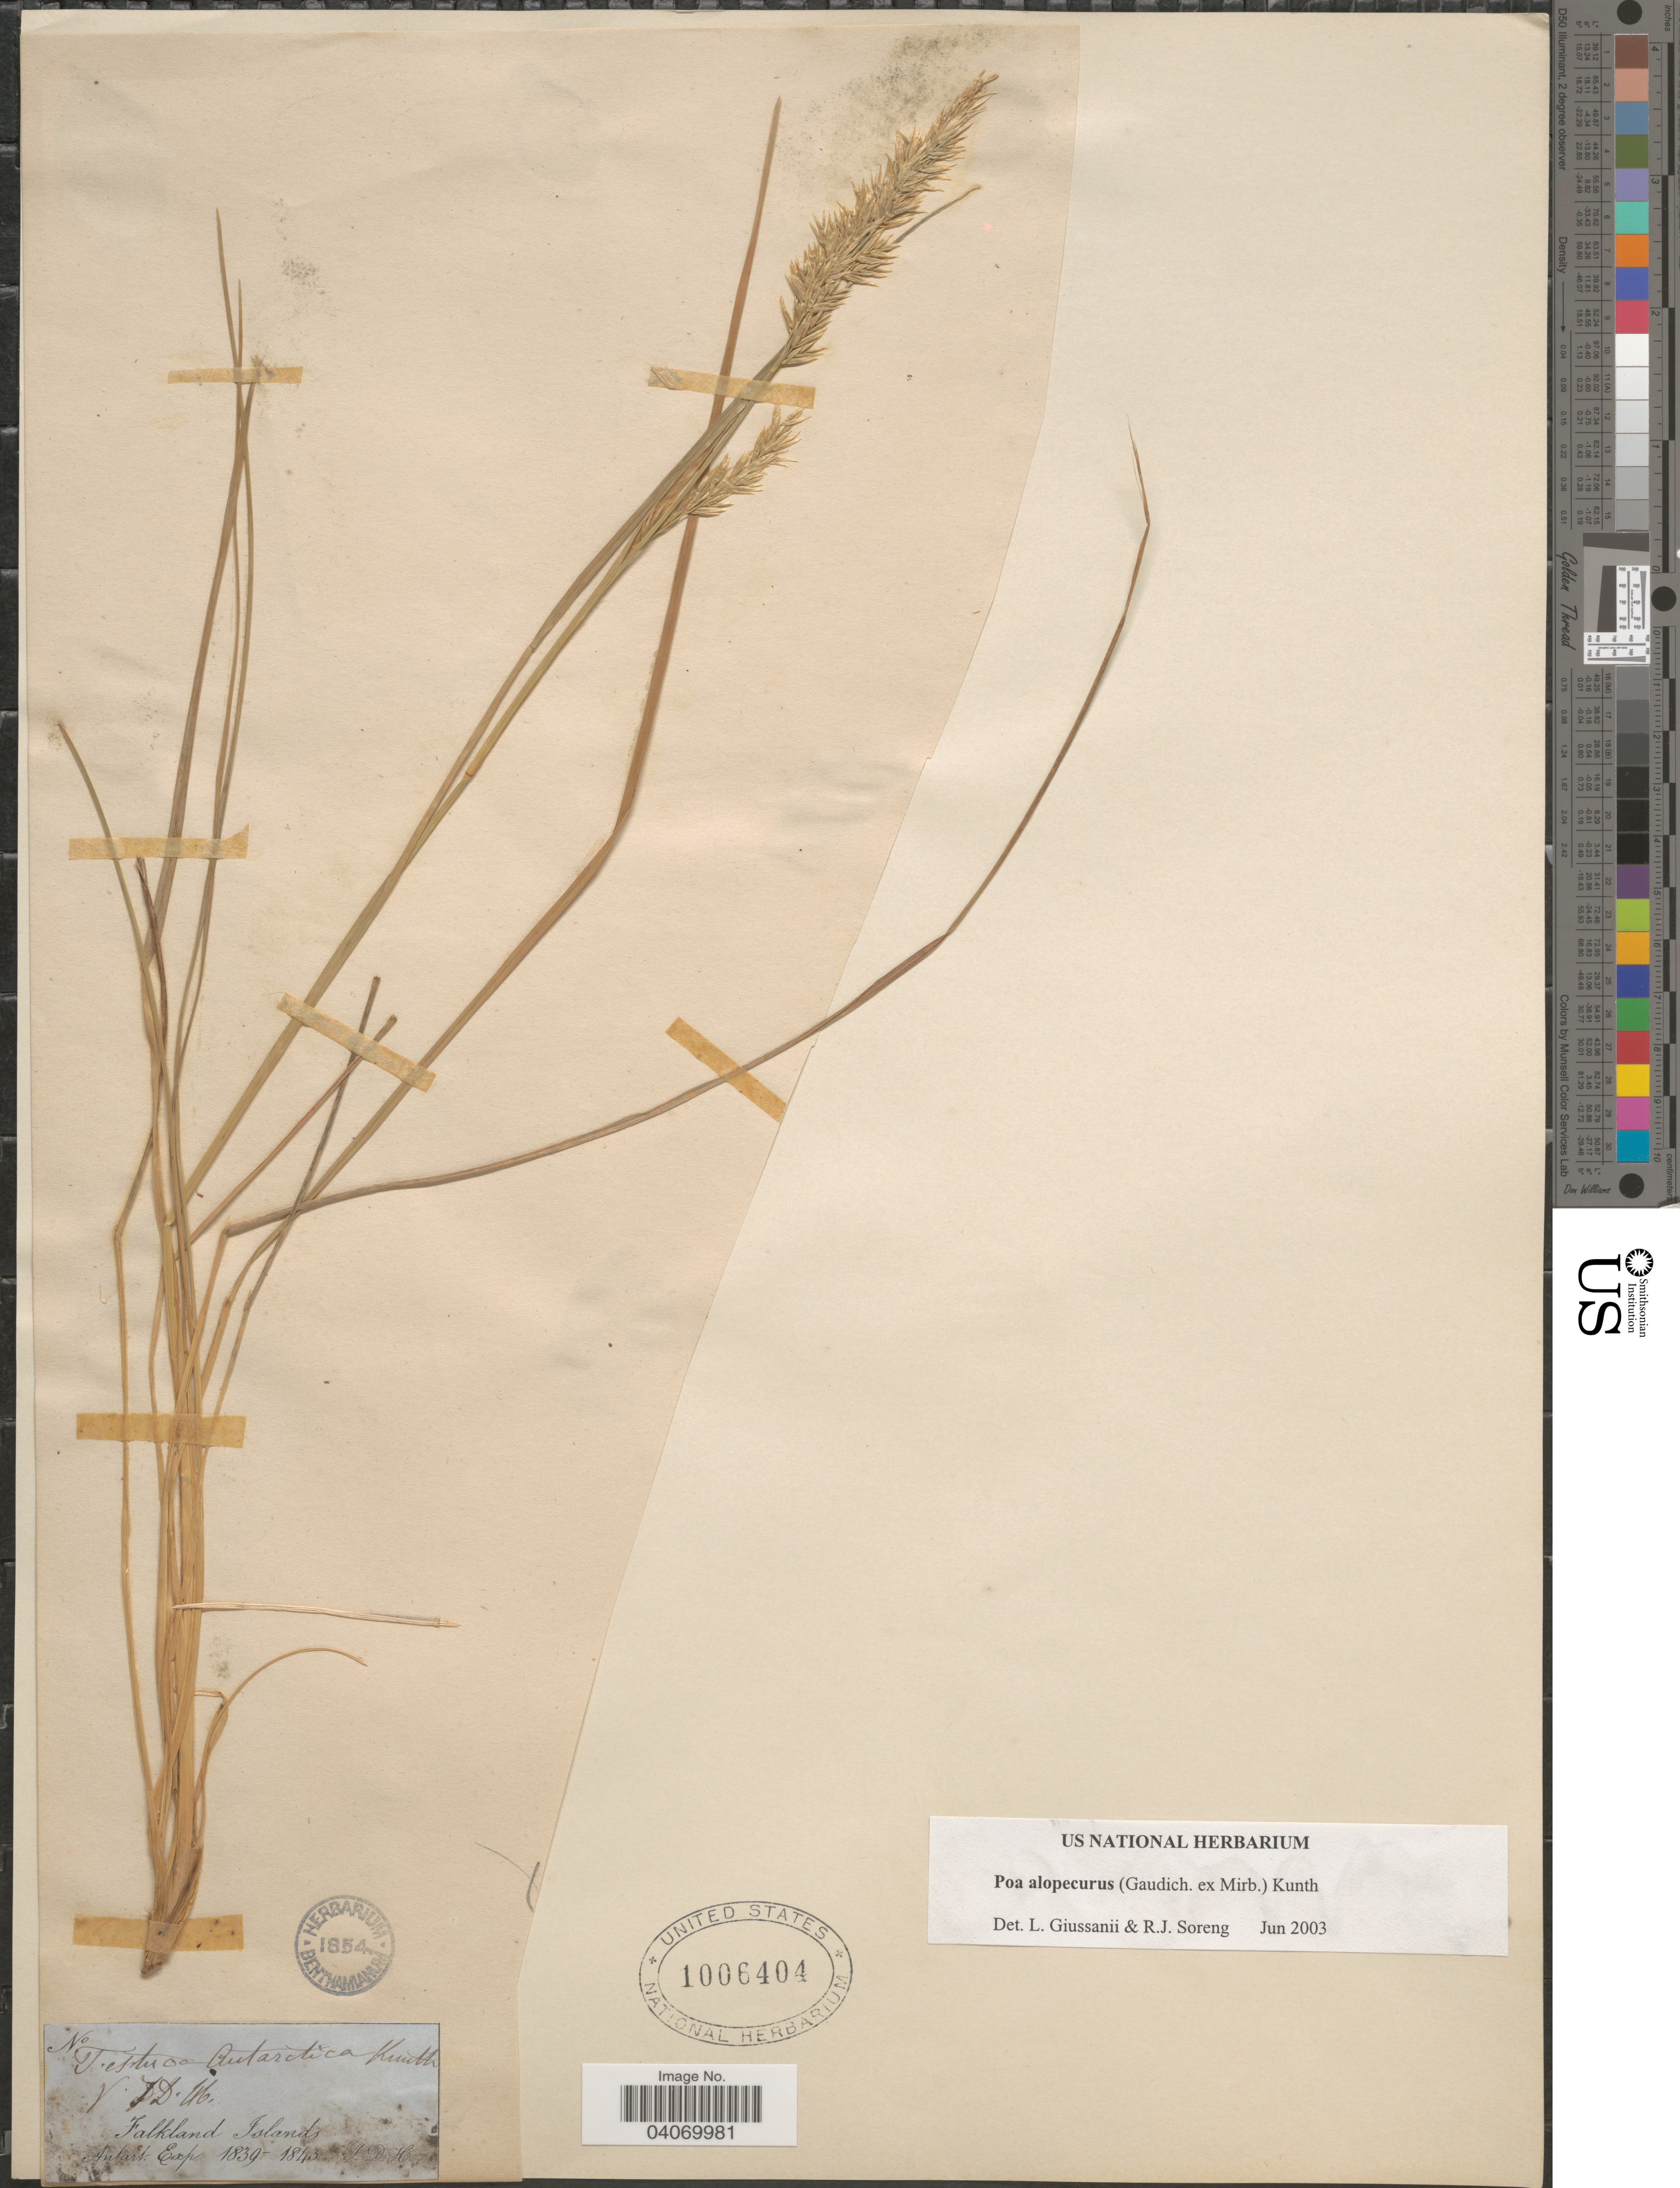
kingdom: Plantae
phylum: Tracheophyta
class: Liliopsida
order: Poales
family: Poaceae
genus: Poa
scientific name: Poa alopecurus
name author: (Gaudich. ex Mirb.) Kunth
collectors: J. D. H.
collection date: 1839/1843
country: Falkland Islands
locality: Antart. Exp.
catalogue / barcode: US 1006404